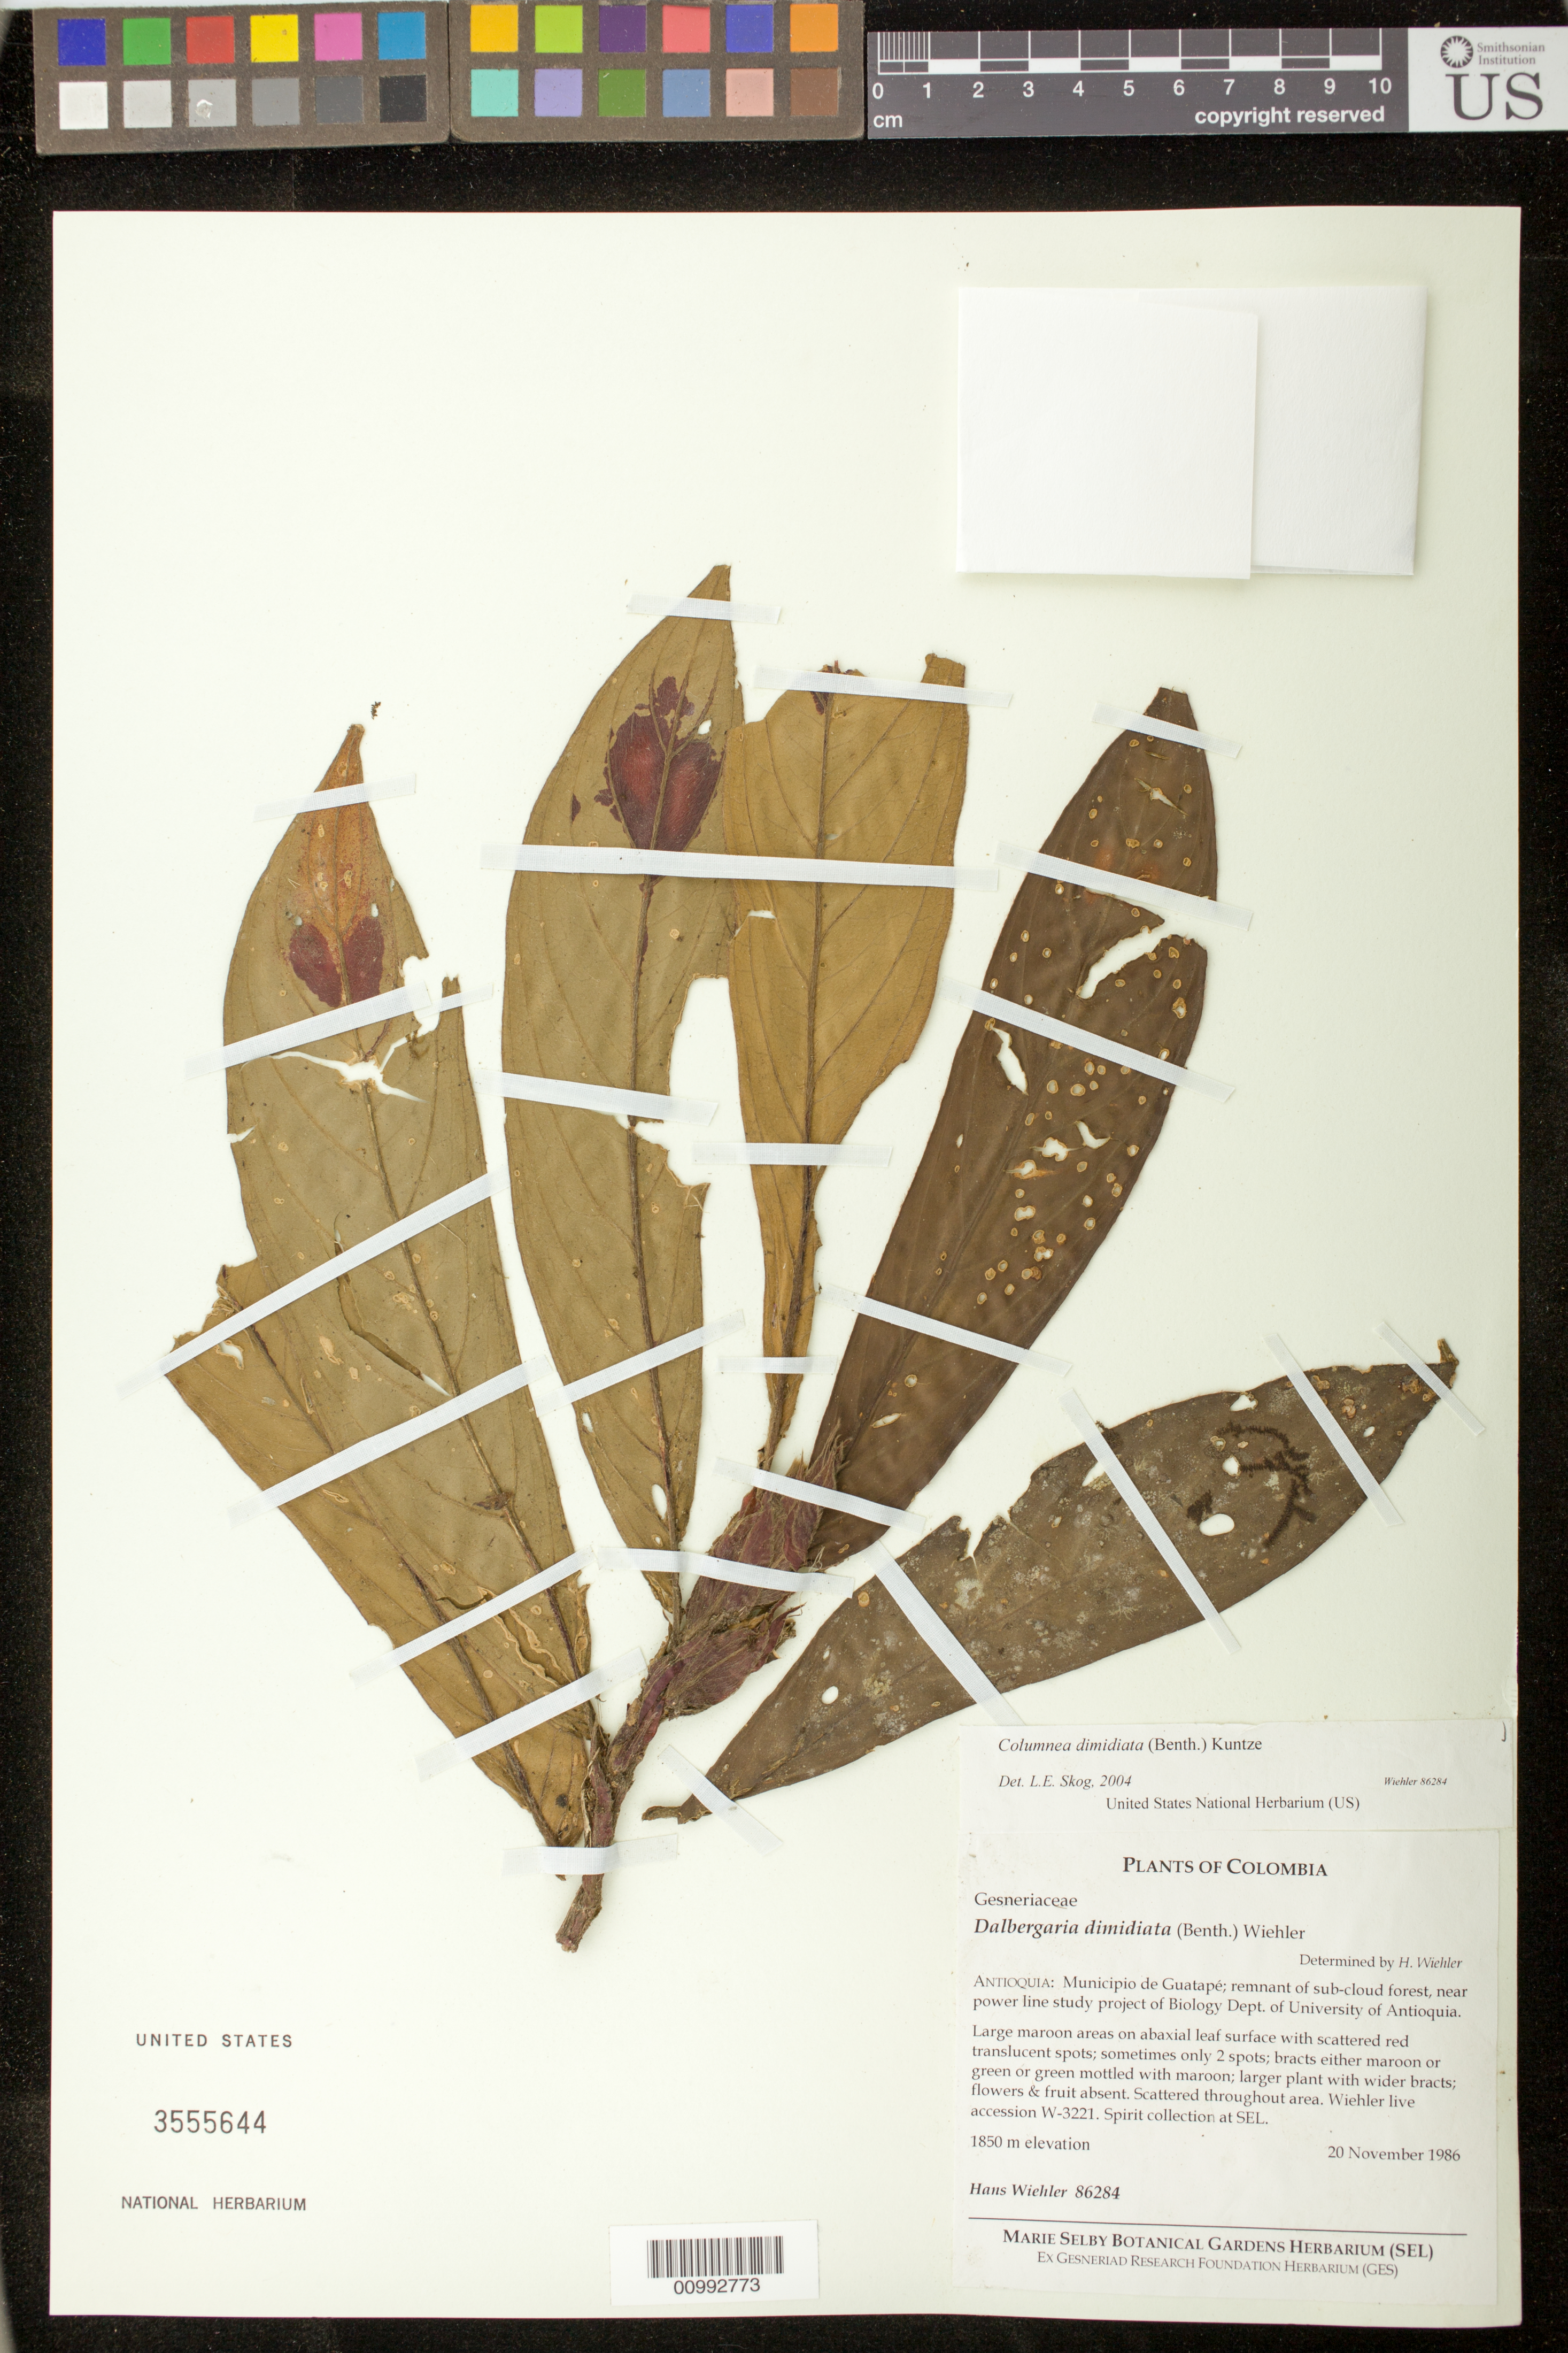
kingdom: Plantae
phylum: Tracheophyta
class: Magnoliopsida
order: Lamiales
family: Gesneriaceae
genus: Columnea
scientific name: Columnea dimidiata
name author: (Benth.) Kuntze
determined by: Skog, Laurence E.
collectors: H. J. Wiehler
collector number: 86284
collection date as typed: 20 Nov 1986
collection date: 1986-11-20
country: Colombia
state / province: Antioquia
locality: Antioquia: Mpio. De Guatapé; remnant of sub-cloud forest, near power line study project of Biology Dept. of University of Antioquia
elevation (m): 1850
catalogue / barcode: US 3555644